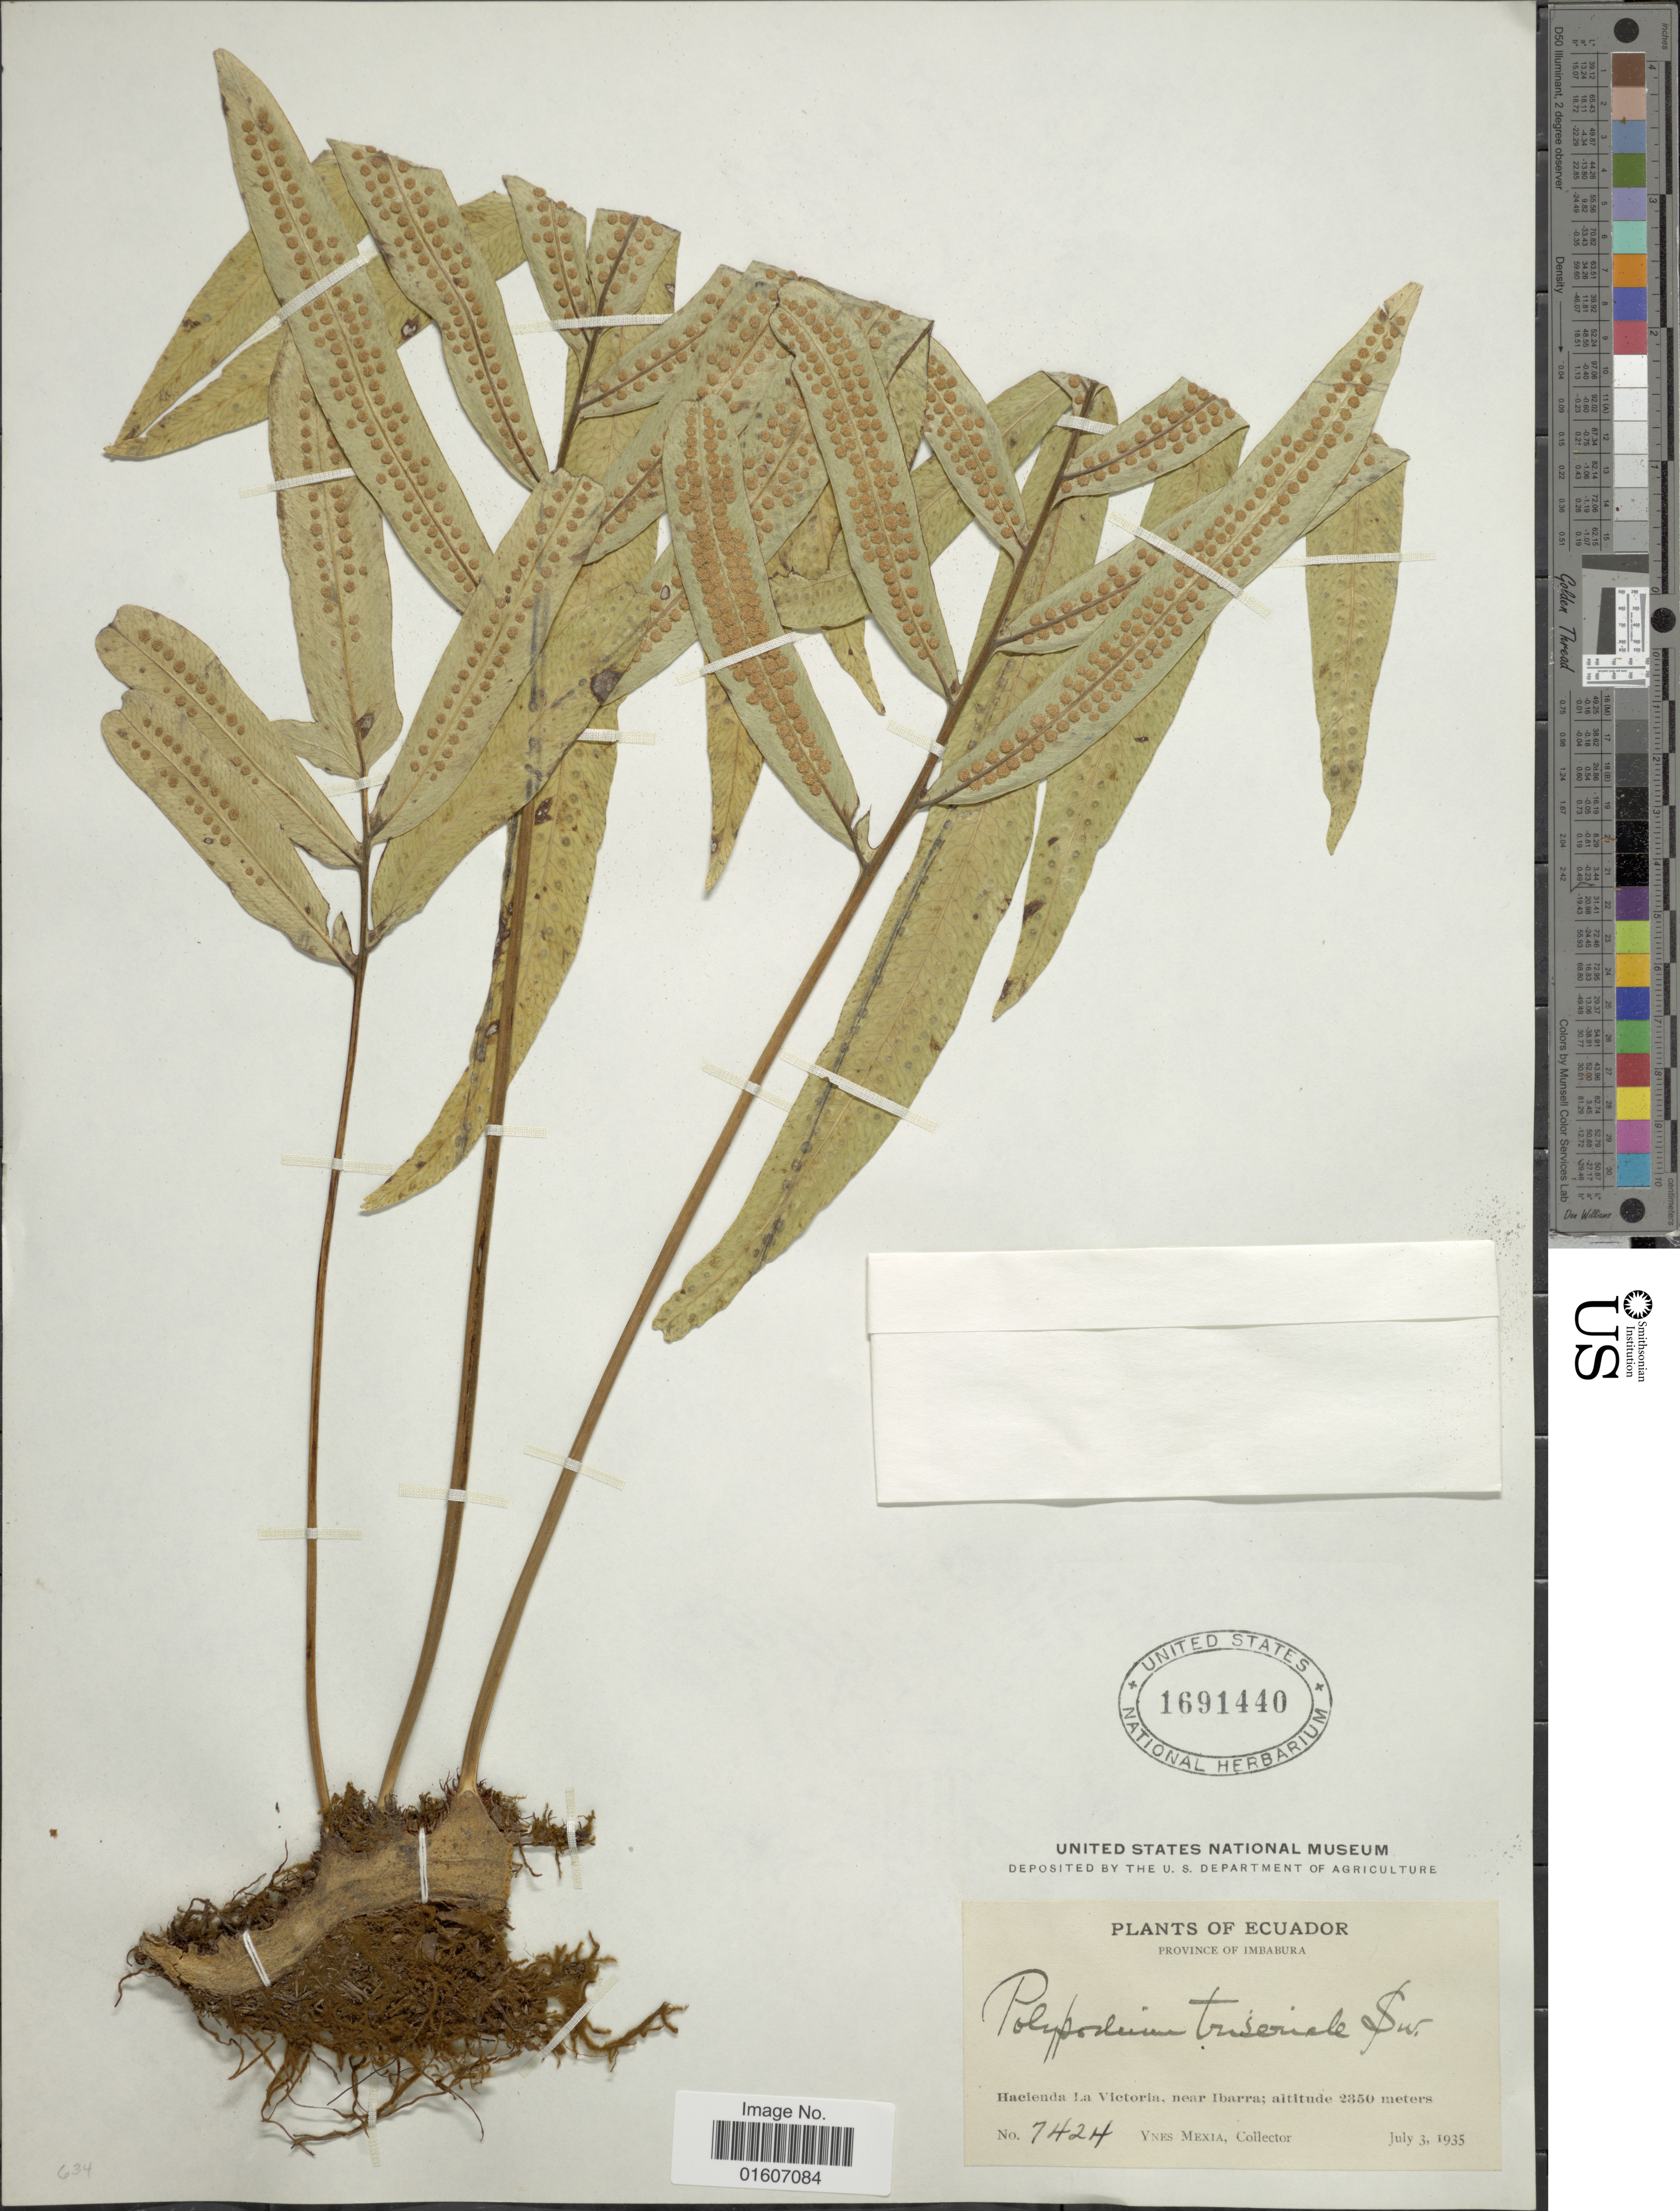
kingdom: Plantae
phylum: Tracheophyta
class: Polypodiopsida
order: Polypodiales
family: Polypodiaceae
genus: Serpocaulon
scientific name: Serpocaulon triseriale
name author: (Sw.) A.R. Sm.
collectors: Y. Mexia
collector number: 7424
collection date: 1935-07-03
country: Ecuador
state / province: Imbabura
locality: Hacienda La Victoria, near Ibarra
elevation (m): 2350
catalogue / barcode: US 1691440